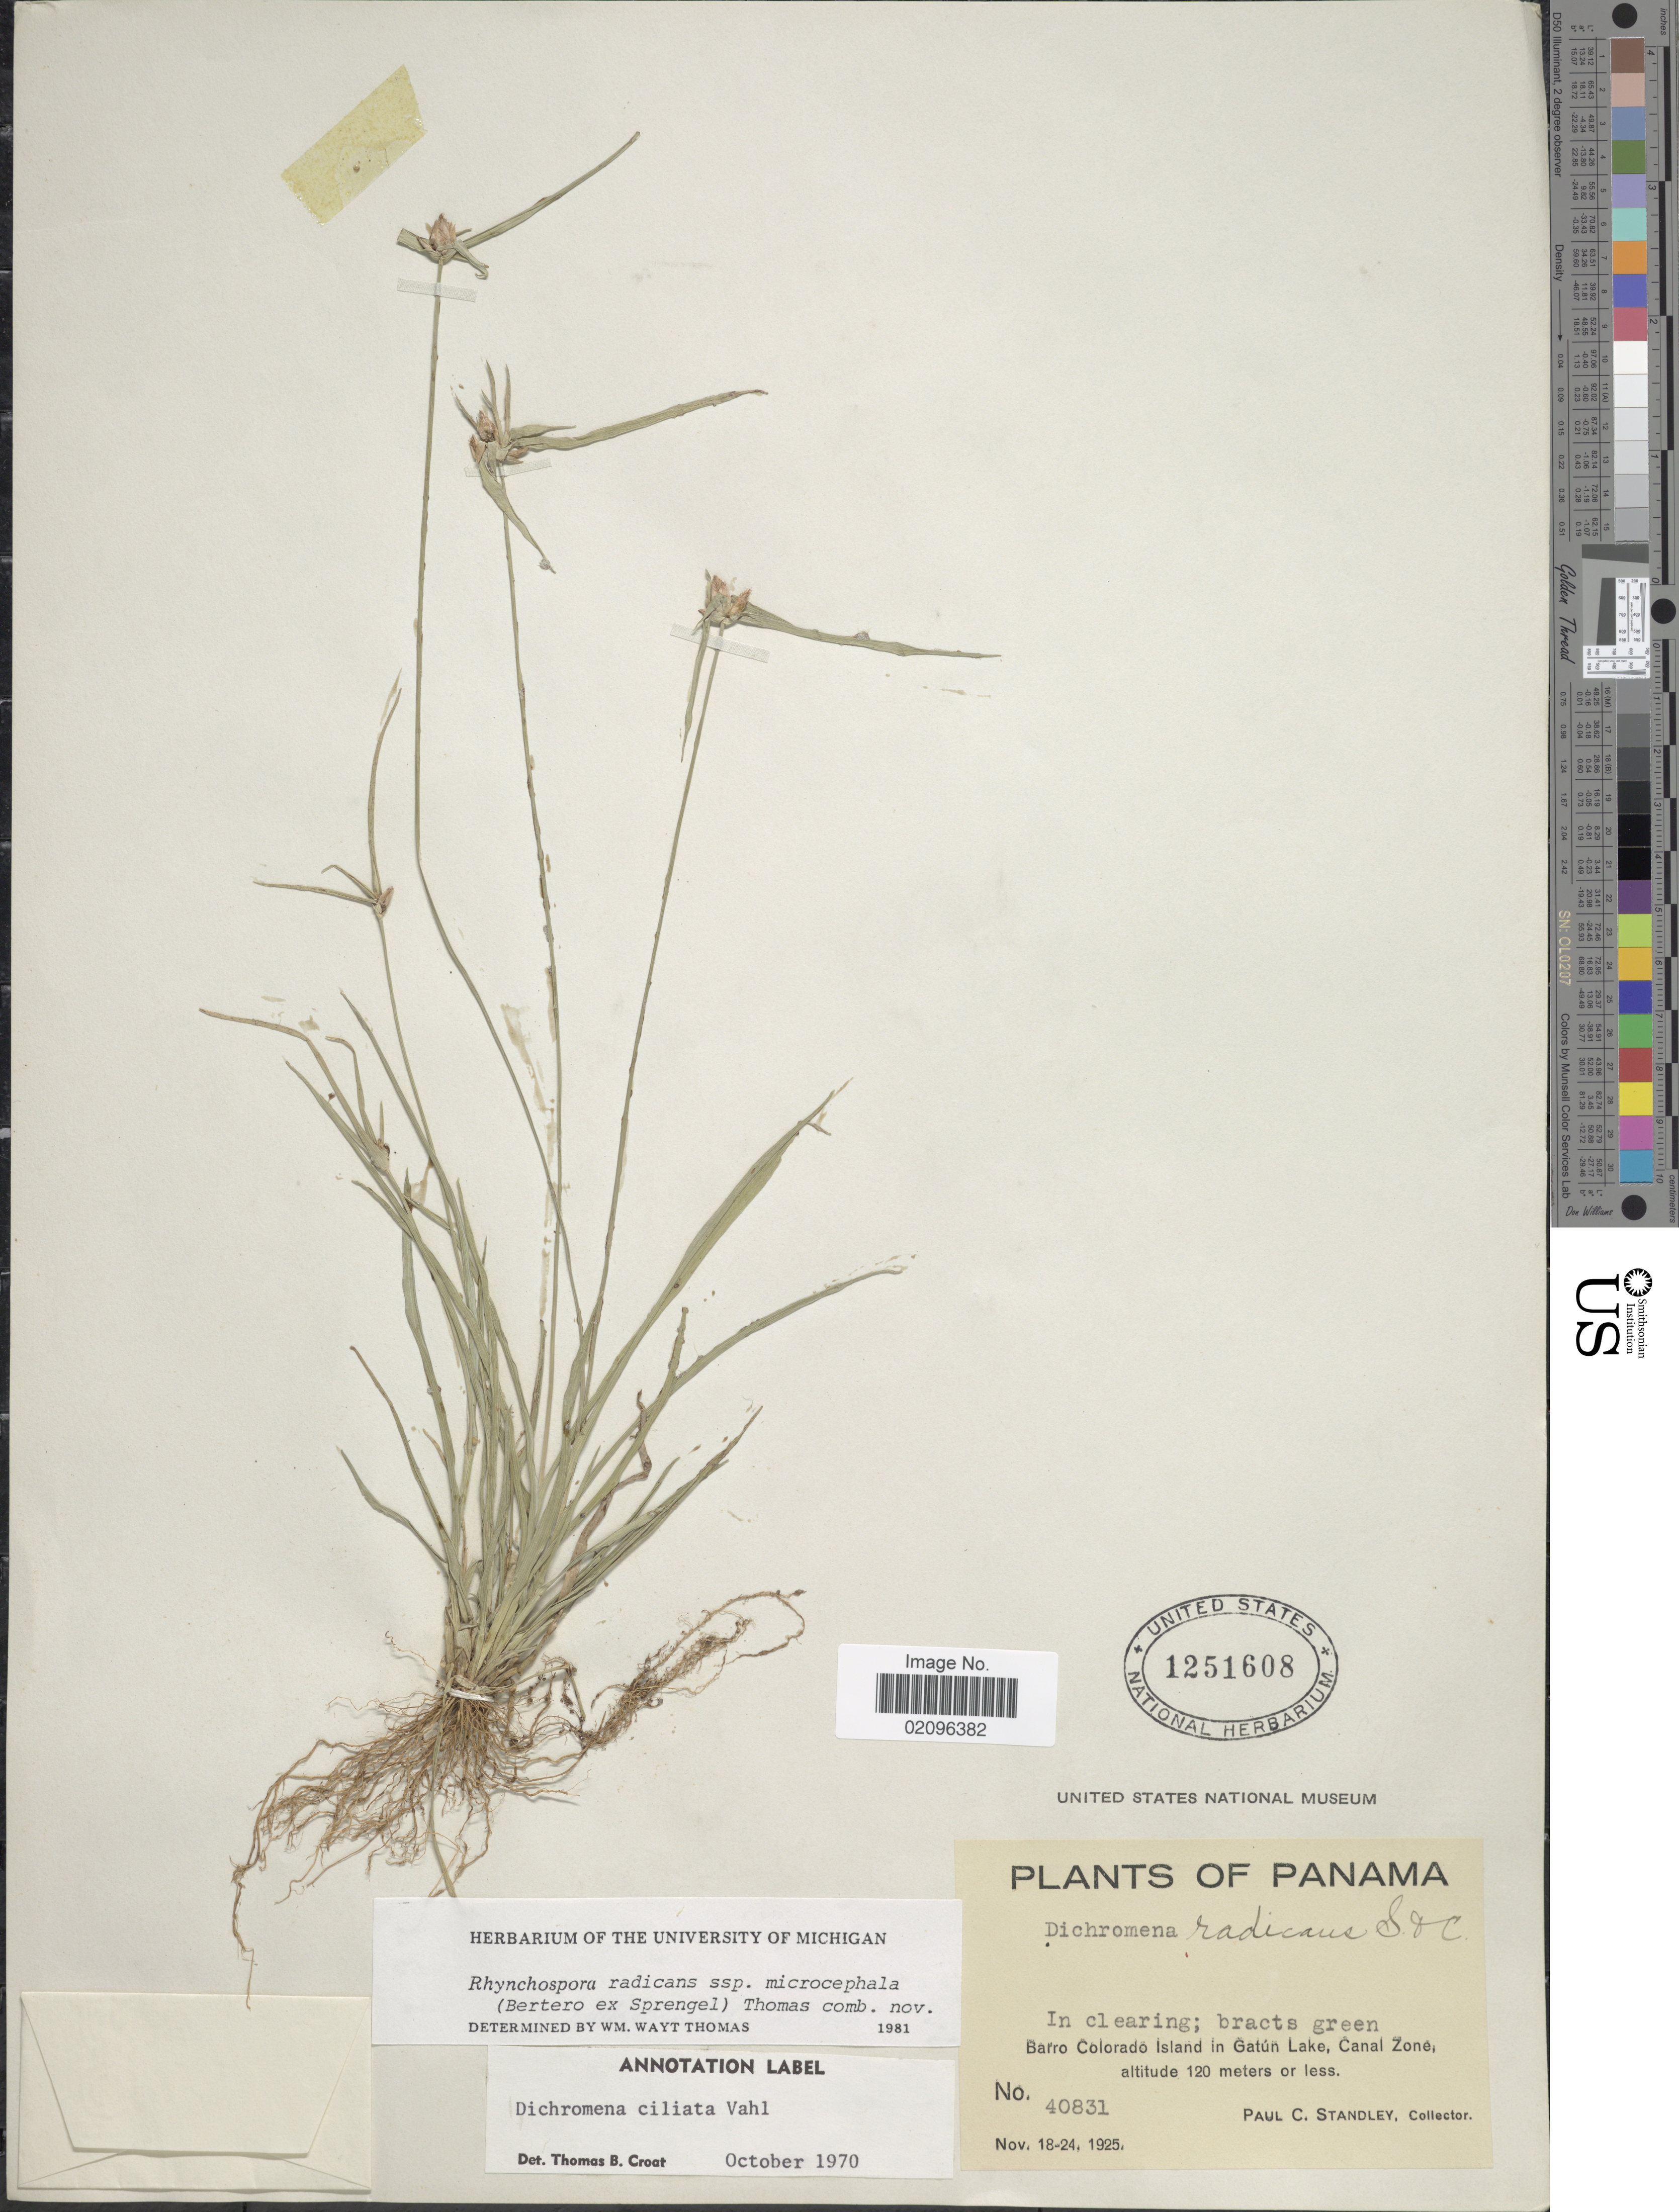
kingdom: Plantae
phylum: Tracheophyta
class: Liliopsida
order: Poales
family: Cyperaceae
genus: Rhynchospora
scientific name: Rhynchospora radicans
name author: (Schltdl. & Cham.) H. Pfeiff.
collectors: P. C. Standley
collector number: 40831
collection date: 1925-11-18/1925-11-24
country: Panama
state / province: Panamá Oeste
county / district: Canal Zone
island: Barro Colorado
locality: Barro Colorado Island in Gatun Lake, Canal Zone.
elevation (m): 120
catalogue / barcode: US 1251608